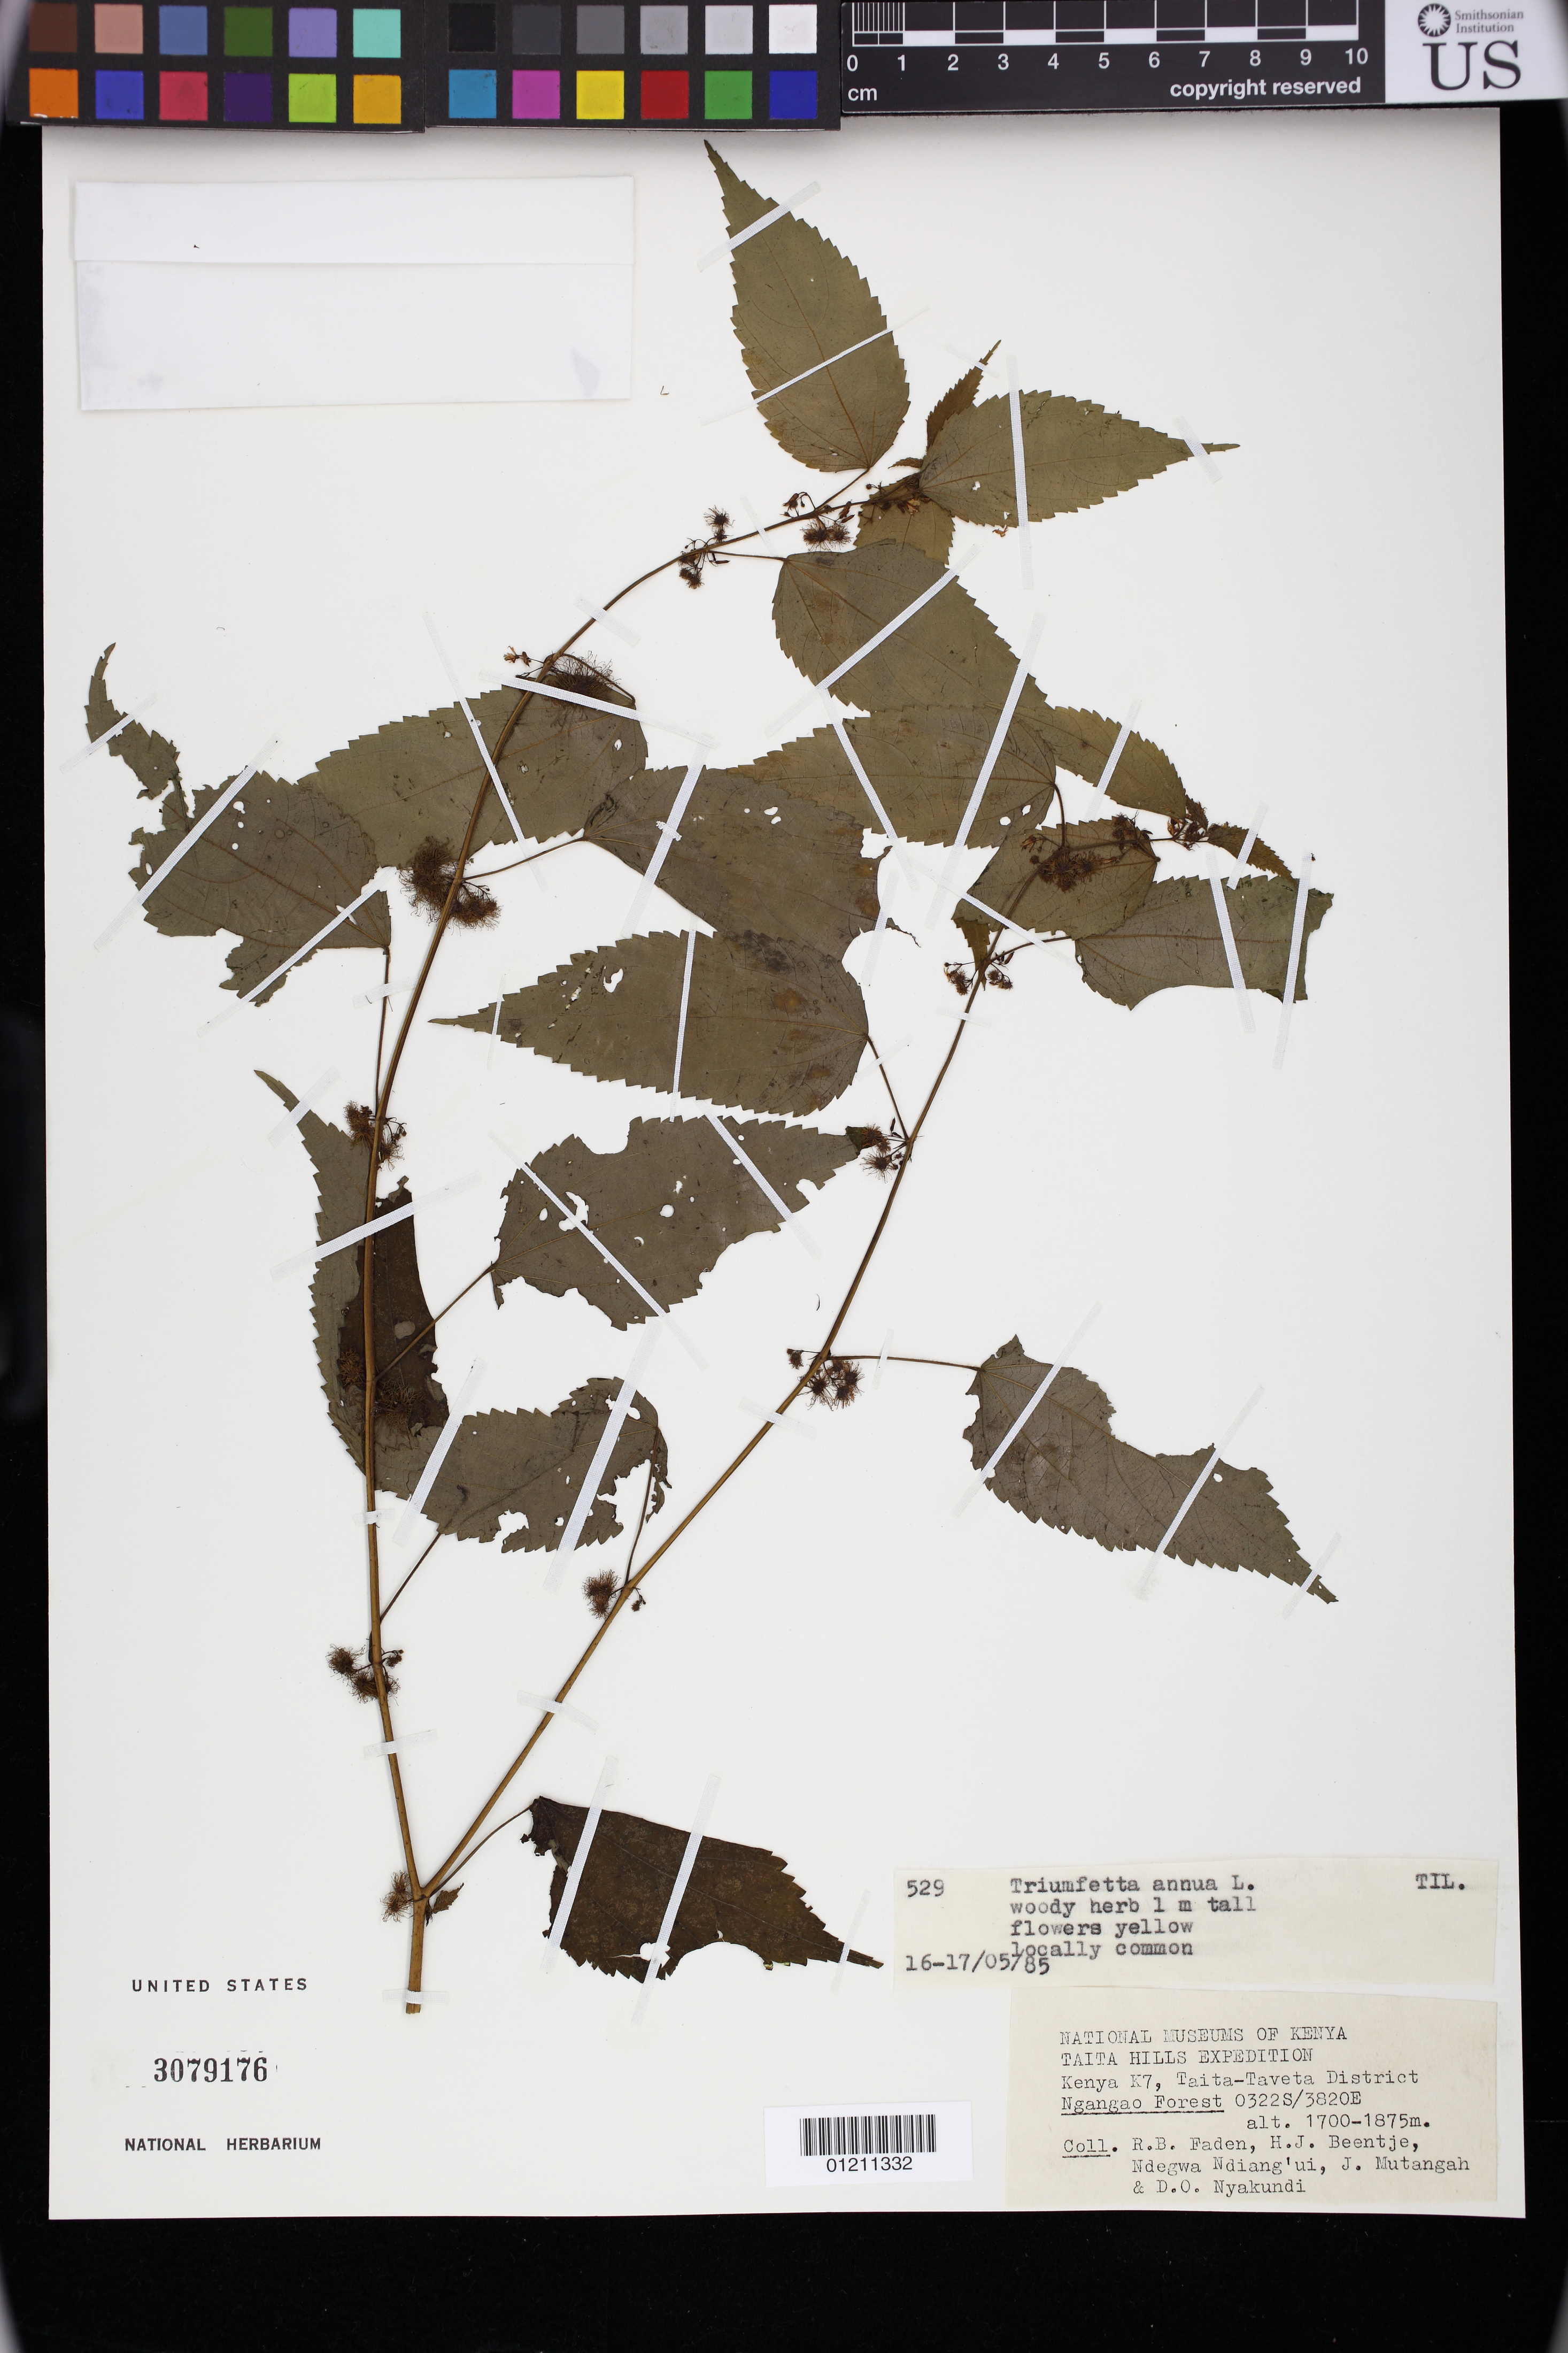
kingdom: Plantae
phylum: Tracheophyta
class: Magnoliopsida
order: Malvales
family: Malvaceae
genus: Triumfetta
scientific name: Triumfetta annua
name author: L.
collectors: R. B. Faden, H. J. Beentje, Ndegwa Ndiang'ui & J. Mutangah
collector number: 529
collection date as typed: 16 May 1985 to 17 May 1985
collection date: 1985-05-16/1985-05-17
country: Kenya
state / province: Taita Taveta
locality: Kenya K7, Taita-Taveta District. Ngangao Forest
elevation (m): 1700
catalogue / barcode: US 3079176